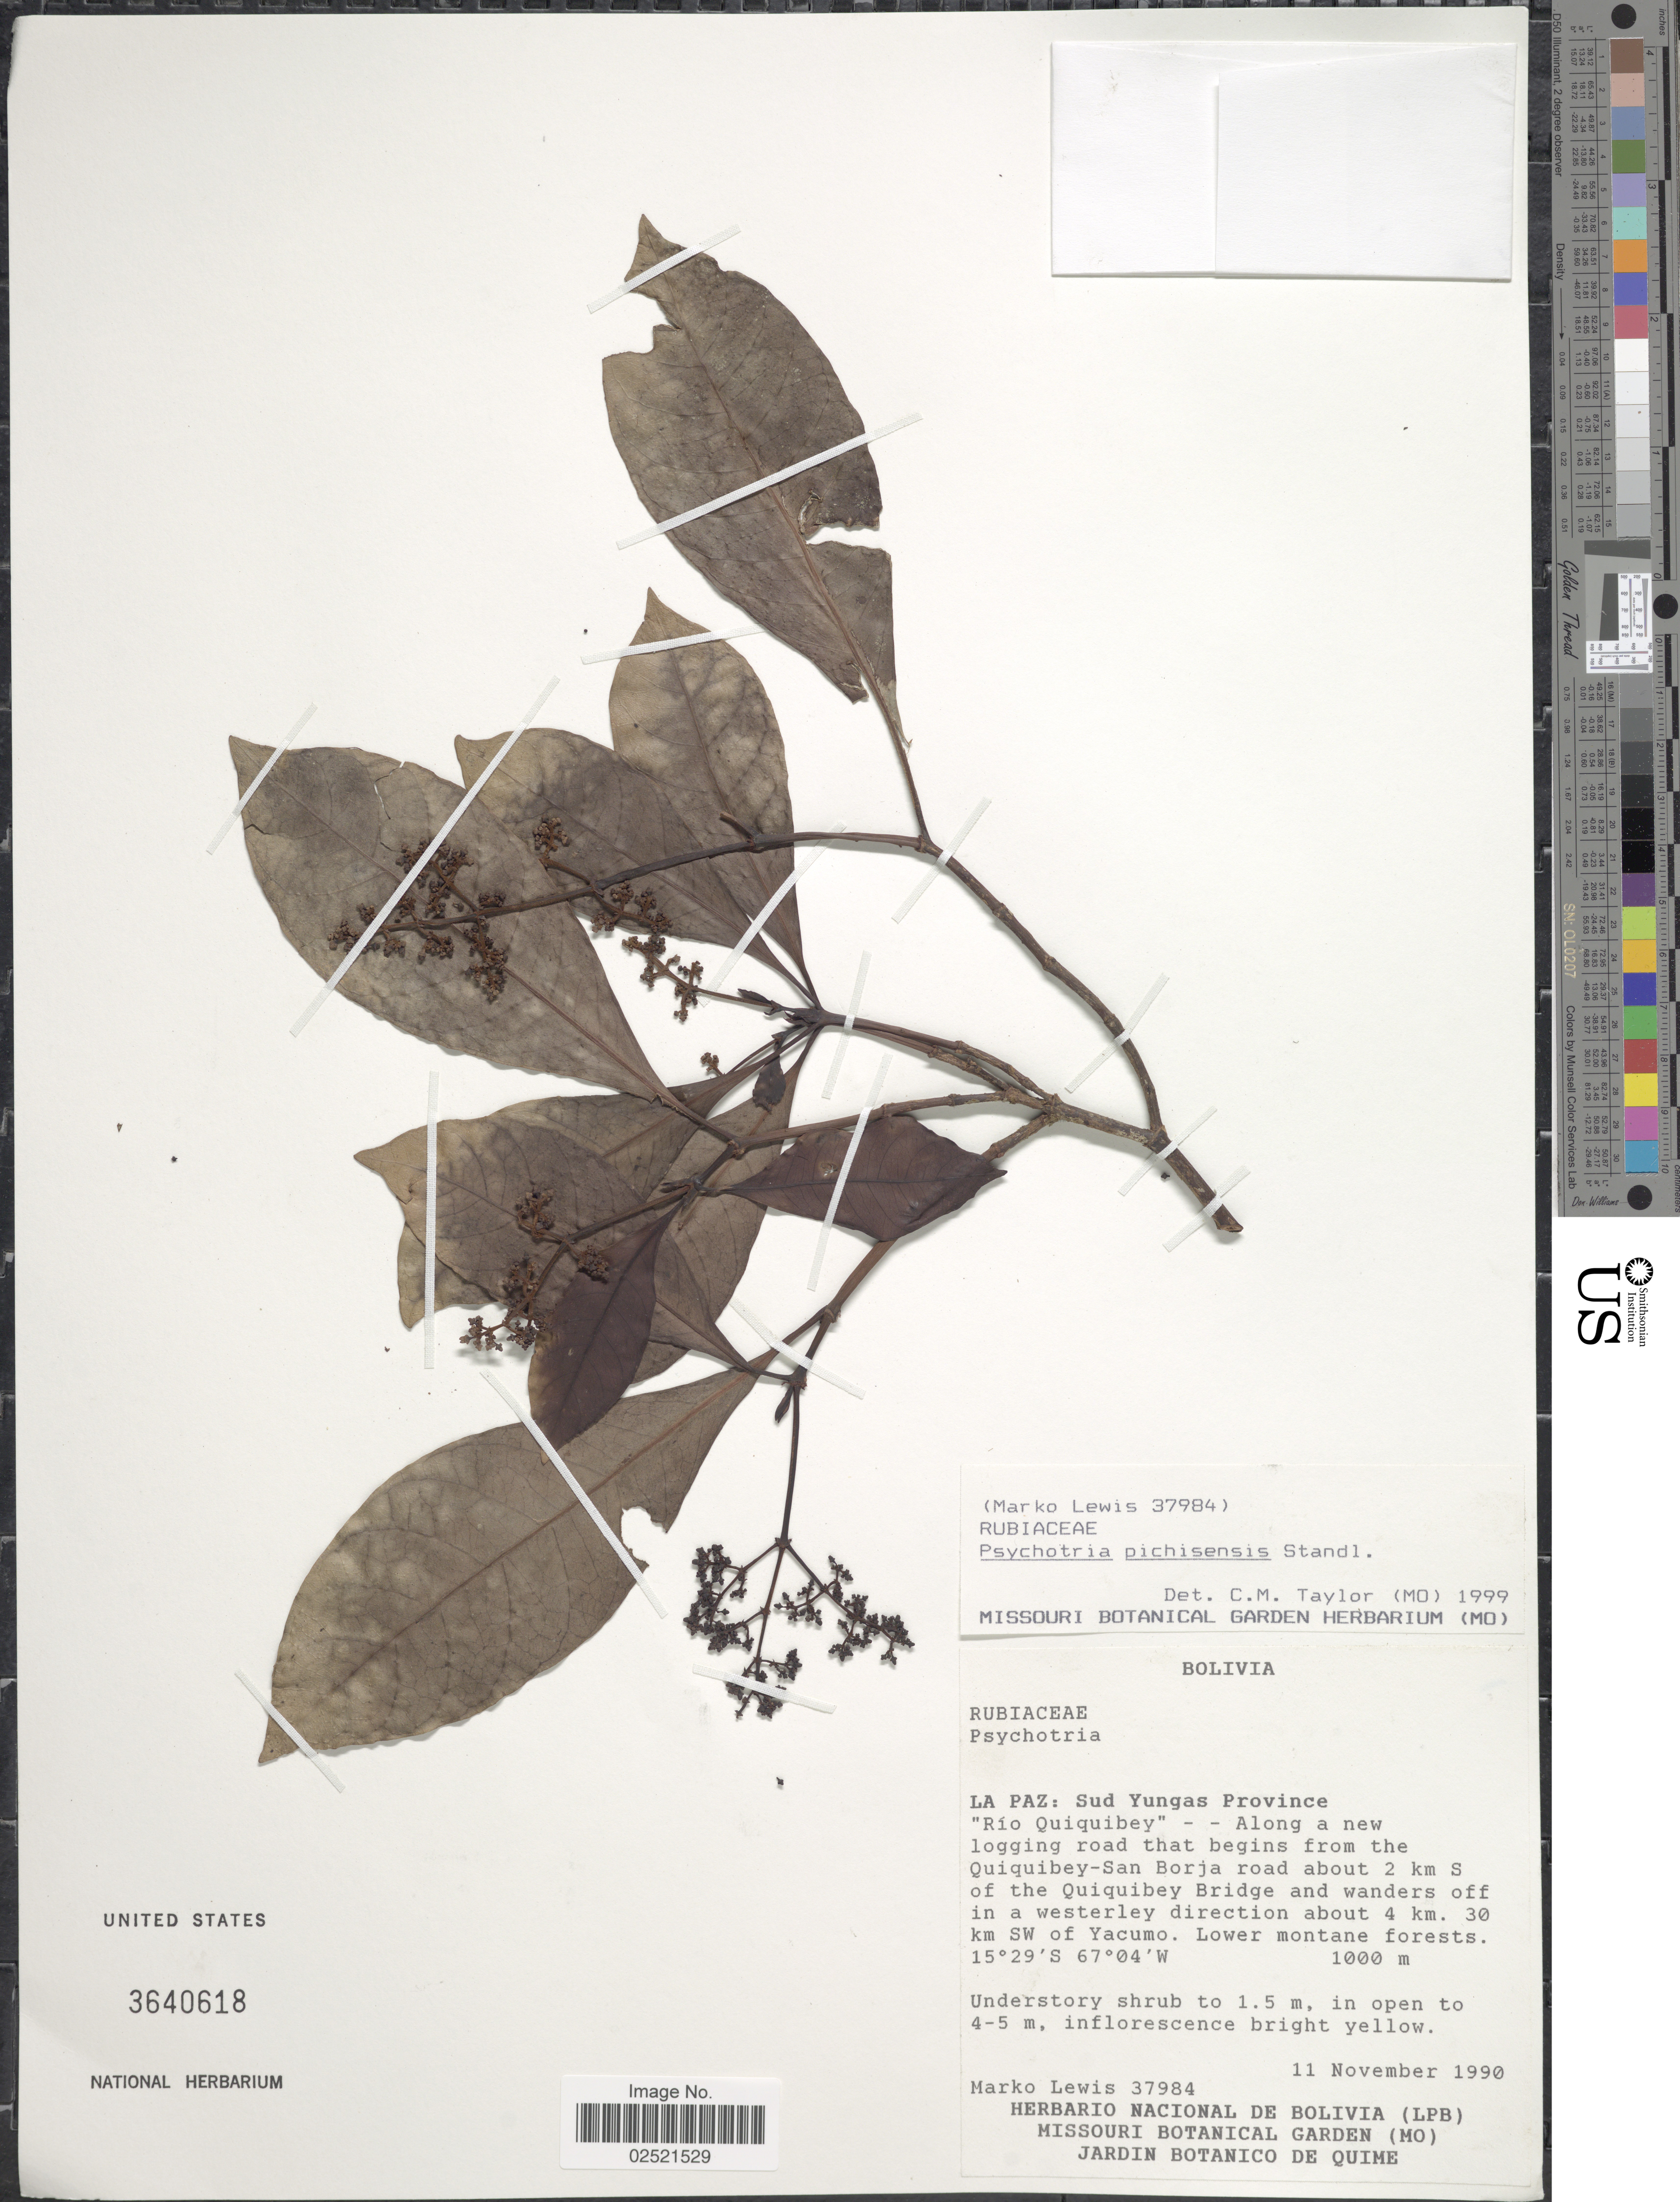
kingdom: Plantae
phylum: Tracheophyta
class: Magnoliopsida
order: Gentianales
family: Rubiaceae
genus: Psychotria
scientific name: Psychotria pichisensis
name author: Standl.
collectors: M. A. Lewis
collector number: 37984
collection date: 1990-11-11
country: Bolivia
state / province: La Paz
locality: Sud Yungas Province, "Rio Quiquibey"- - Along a new logging road that begins from the Quiquibey-San Borja road about 2 km S of the Quiquibey Bridge and wanders off in a westerley direction about 4 km. 30 km SW of Yacumo.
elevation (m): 1000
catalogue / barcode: US 3640618